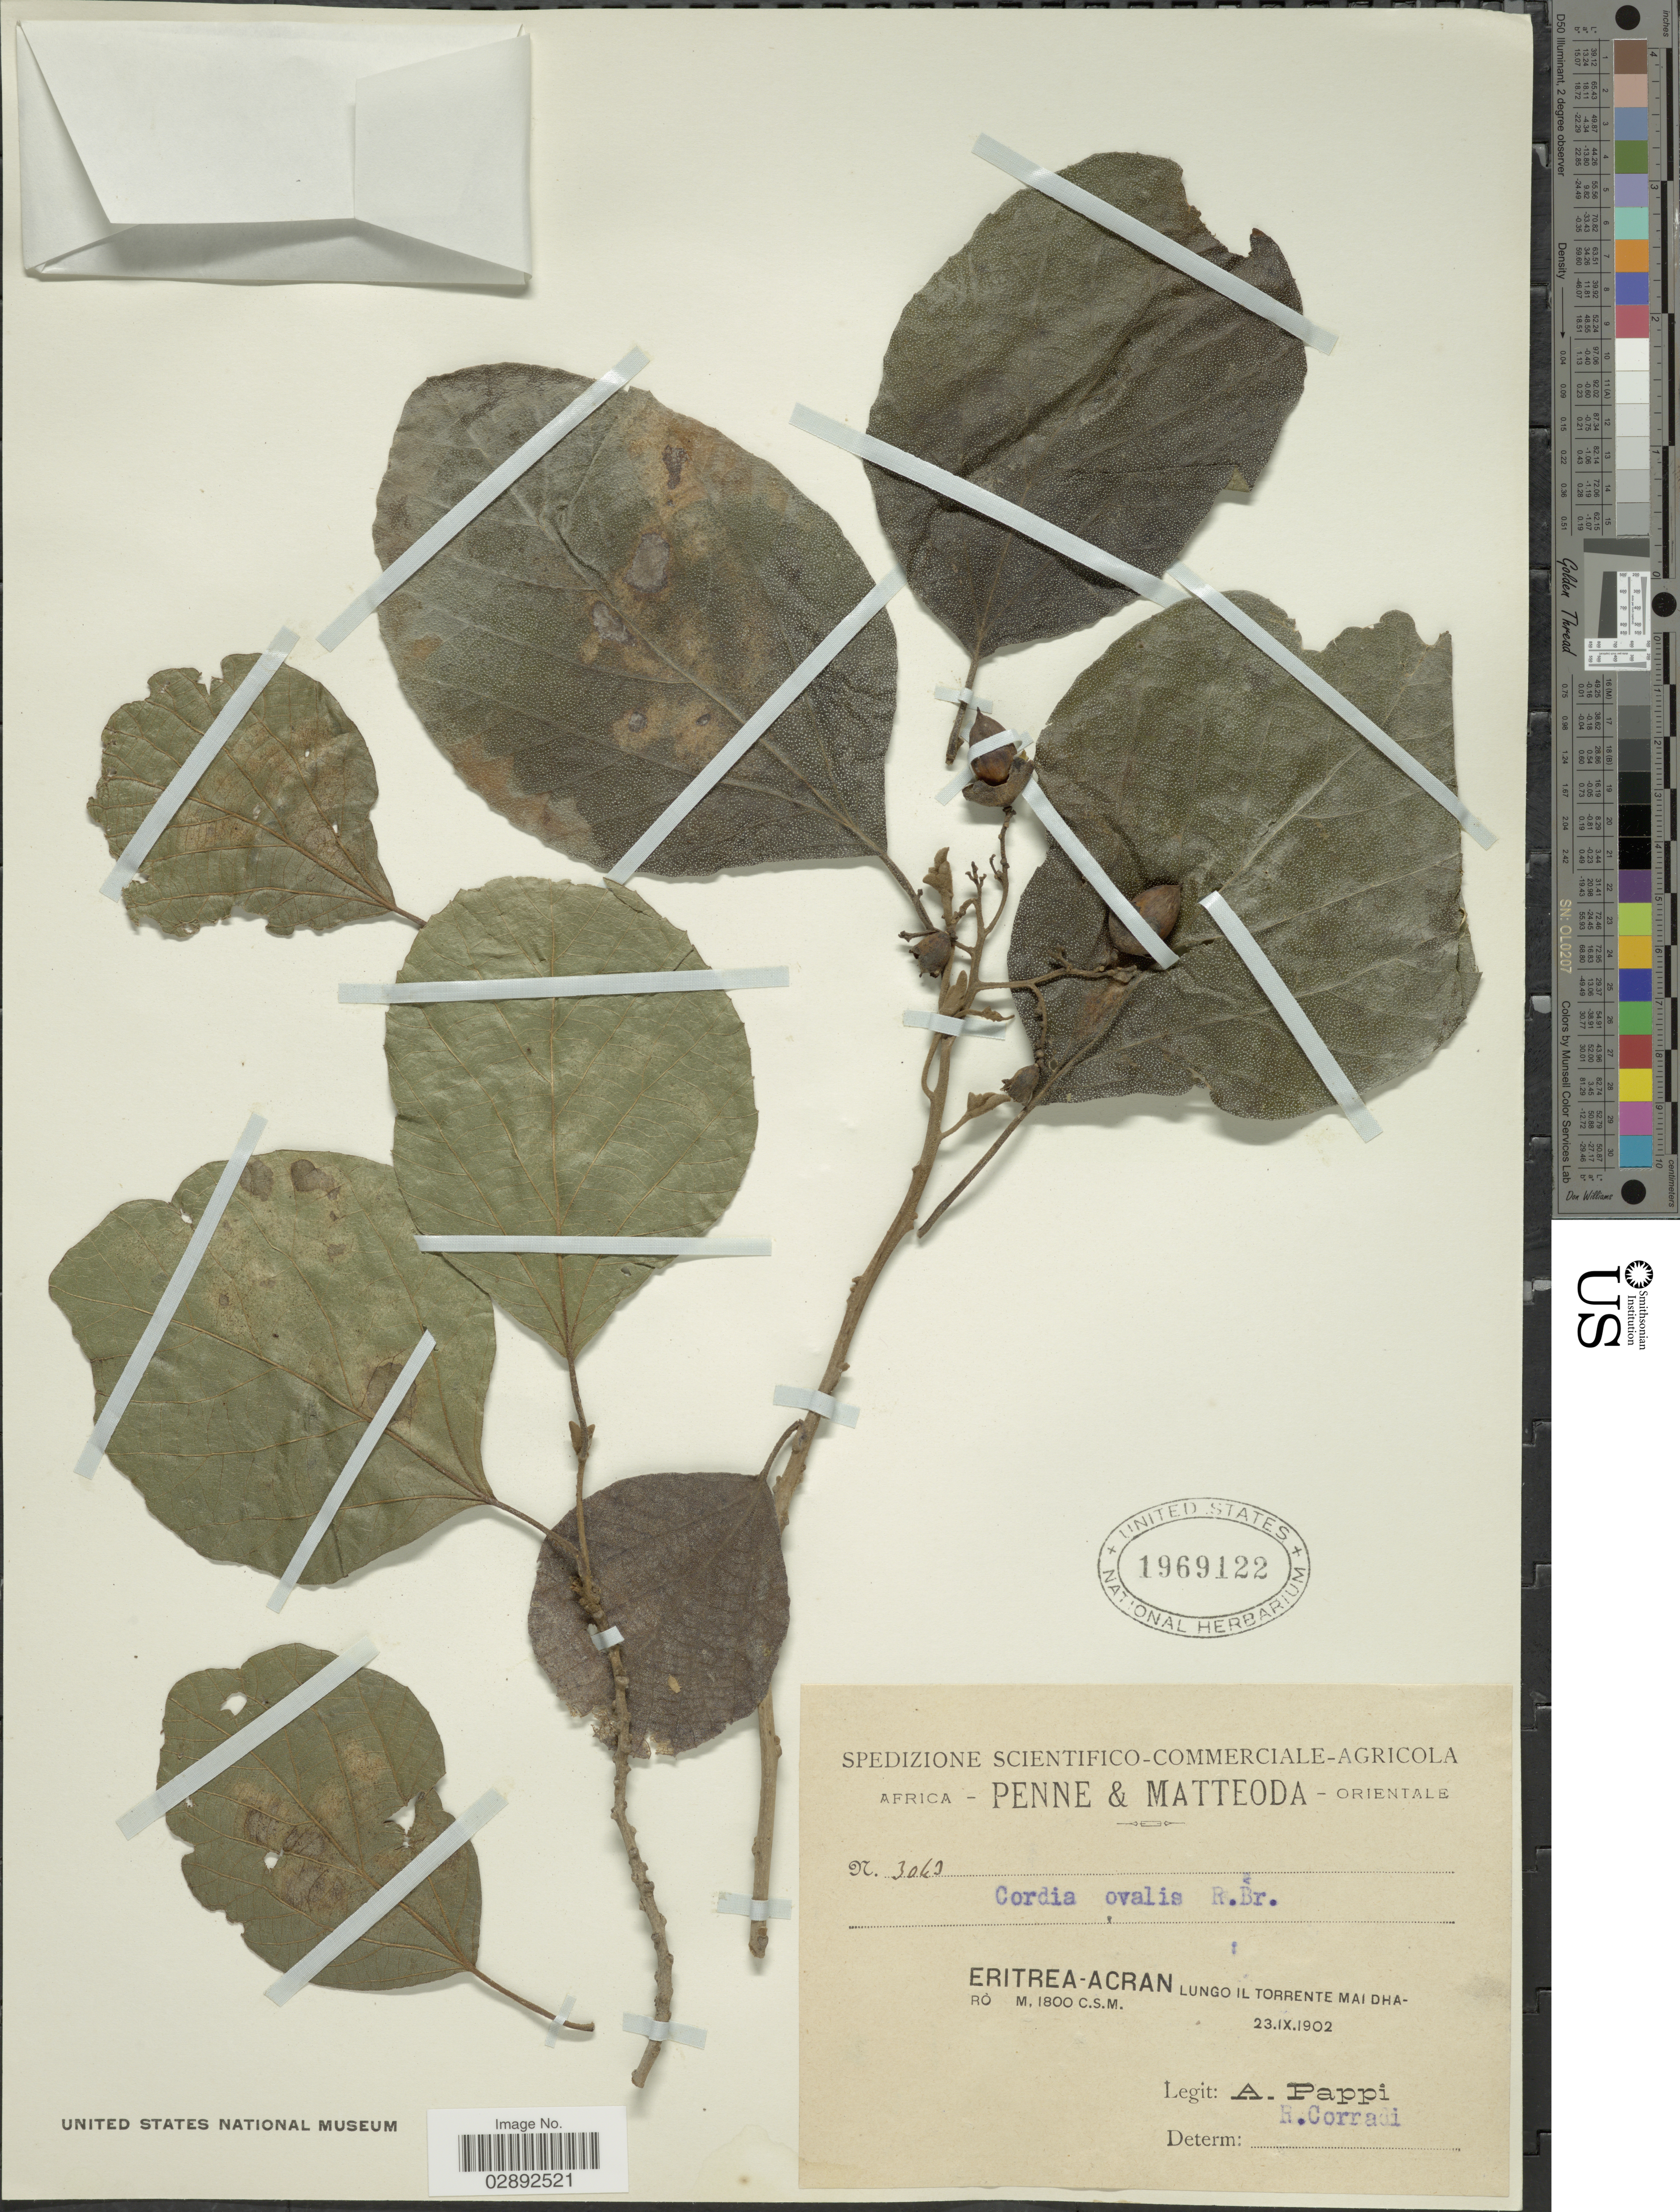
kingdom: Plantae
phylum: Tracheophyta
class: Magnoliopsida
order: Boraginales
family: Cordiaceae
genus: Cordia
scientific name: Cordia ovalis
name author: R. Br. ex DC.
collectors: A. Pappi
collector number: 3063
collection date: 1902-09-23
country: Eritrea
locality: Africa Orientale. Eritrea-Acran. Lungo Il Torrente Mai Dharò.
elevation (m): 1800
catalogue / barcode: US 1969122